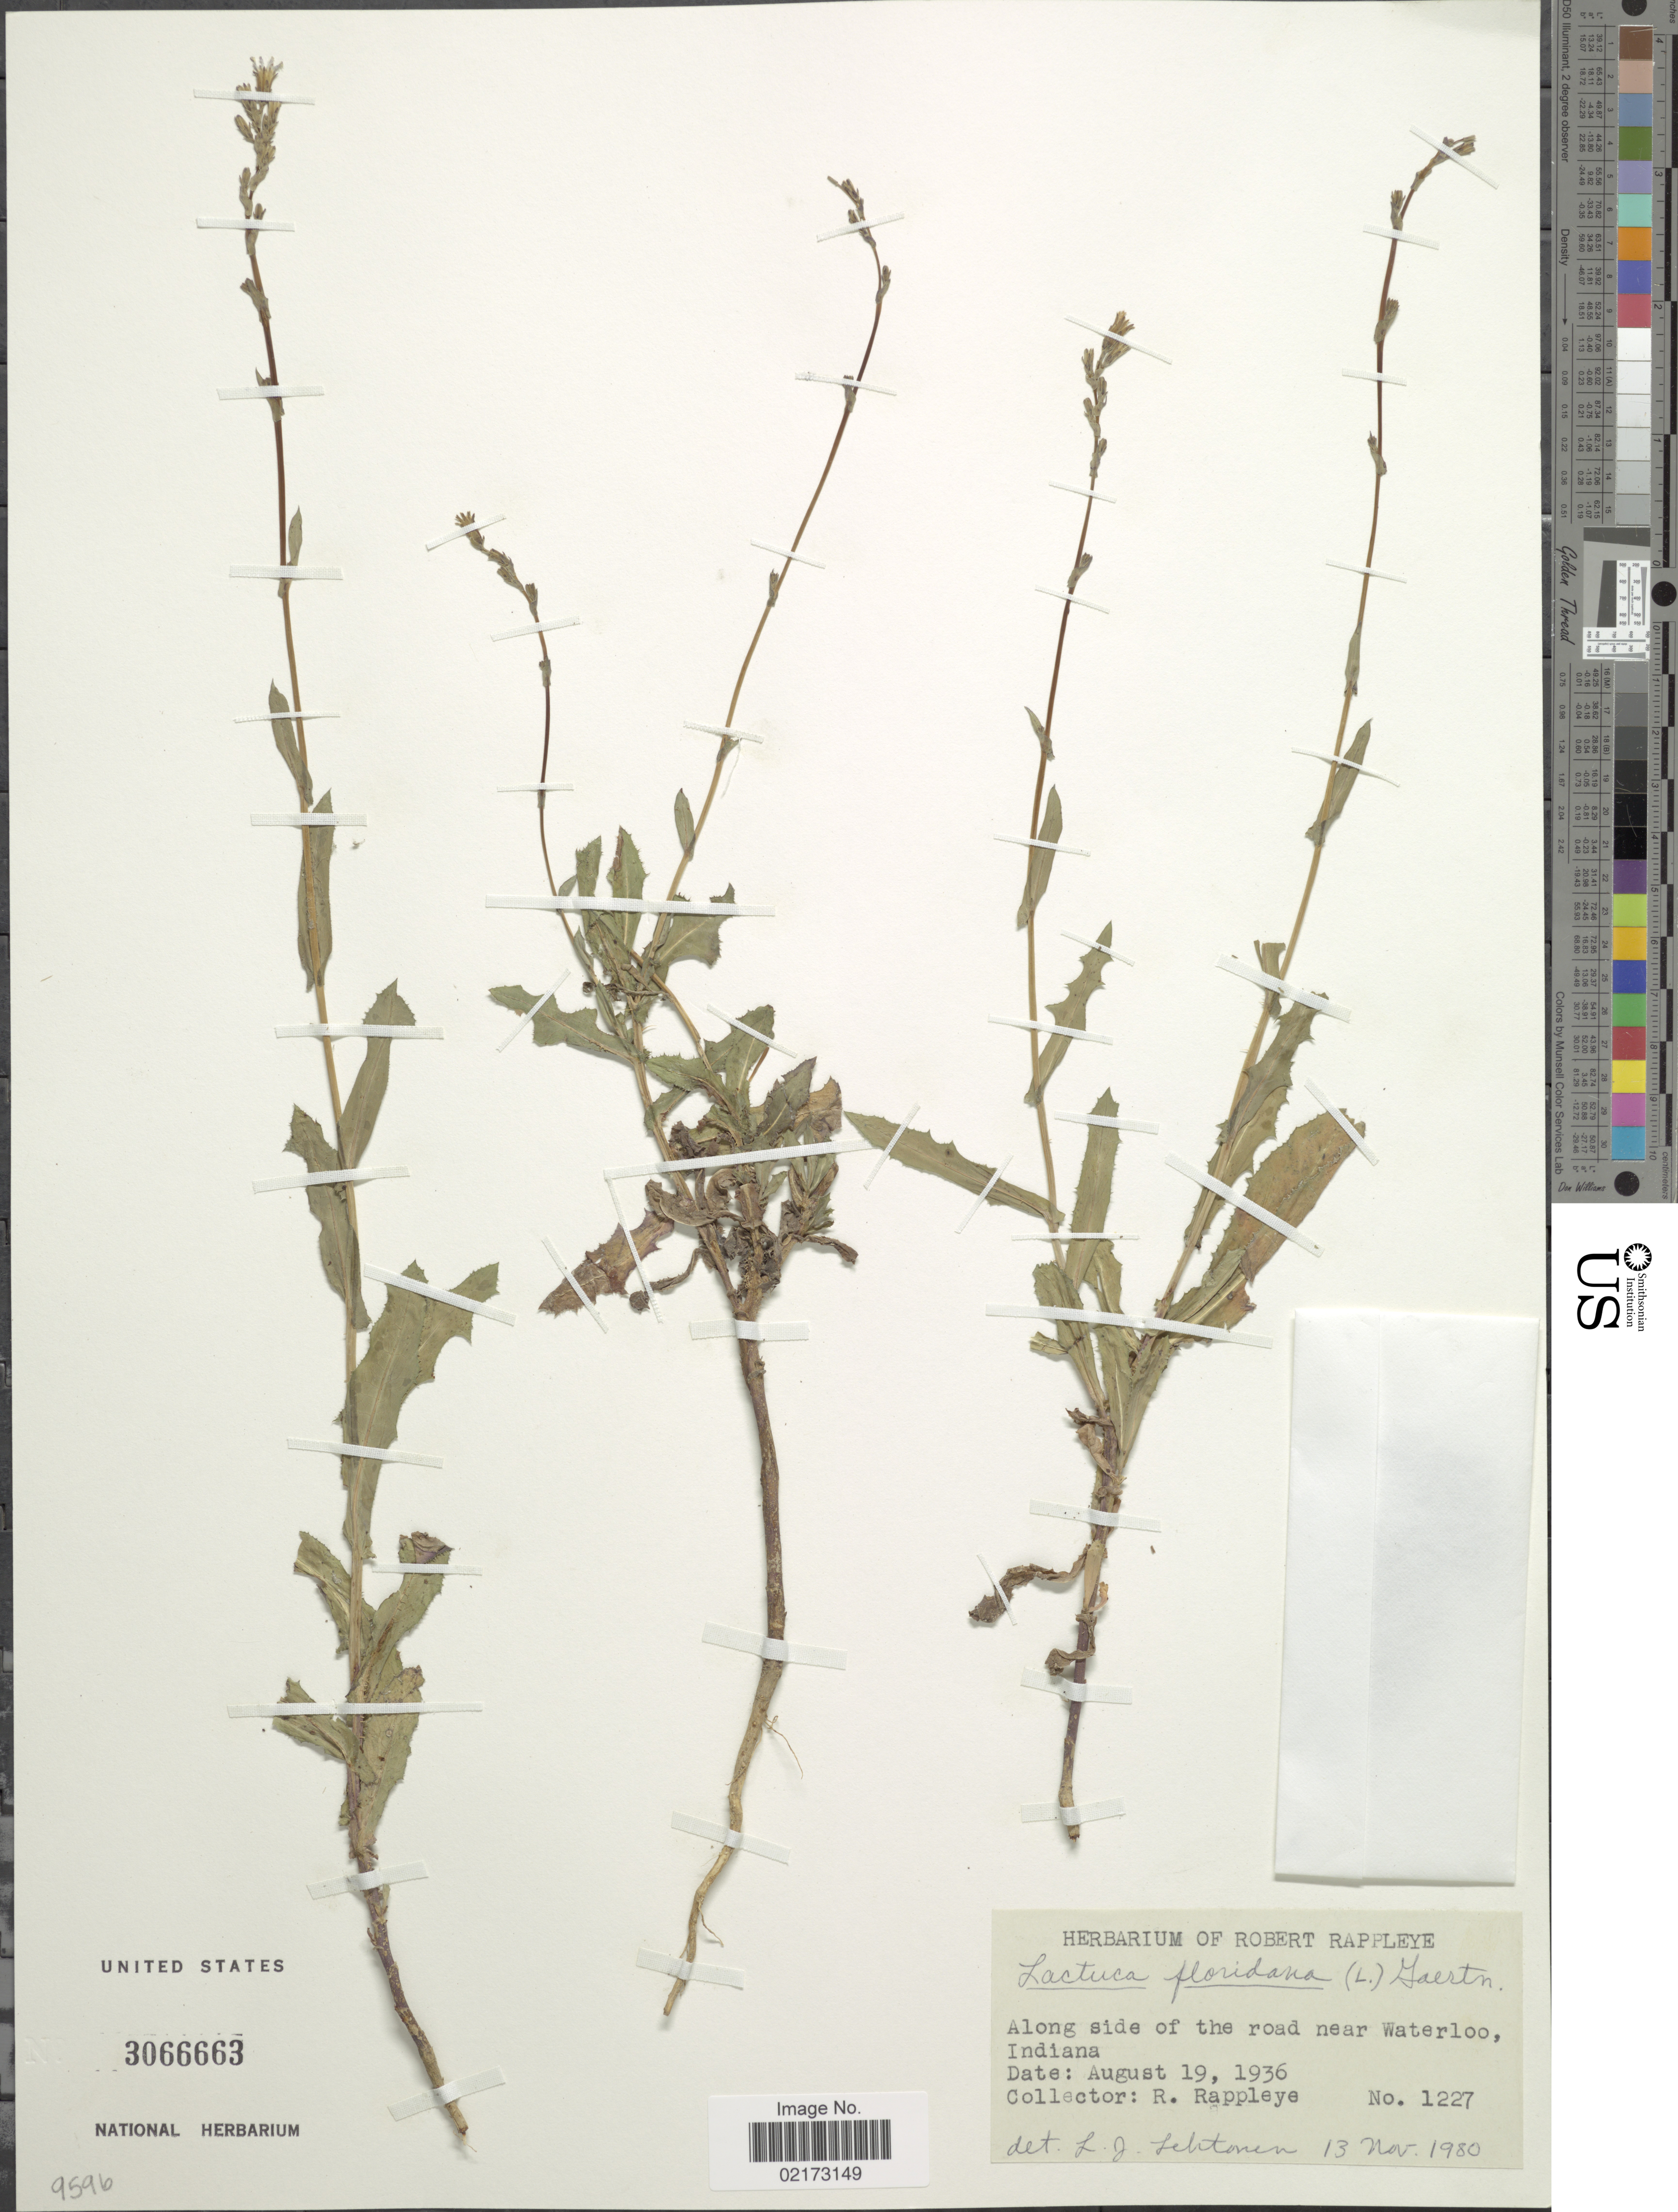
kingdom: Plantae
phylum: Tracheophyta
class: Magnoliopsida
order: Asterales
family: Asteraceae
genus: Lactuca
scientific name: Lactuca floridana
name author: (L.) Gaertn.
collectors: R. Rappleye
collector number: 1227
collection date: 1936-08-19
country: United States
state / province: Indiana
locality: Along side of the road near Waterloo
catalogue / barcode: US 3066663